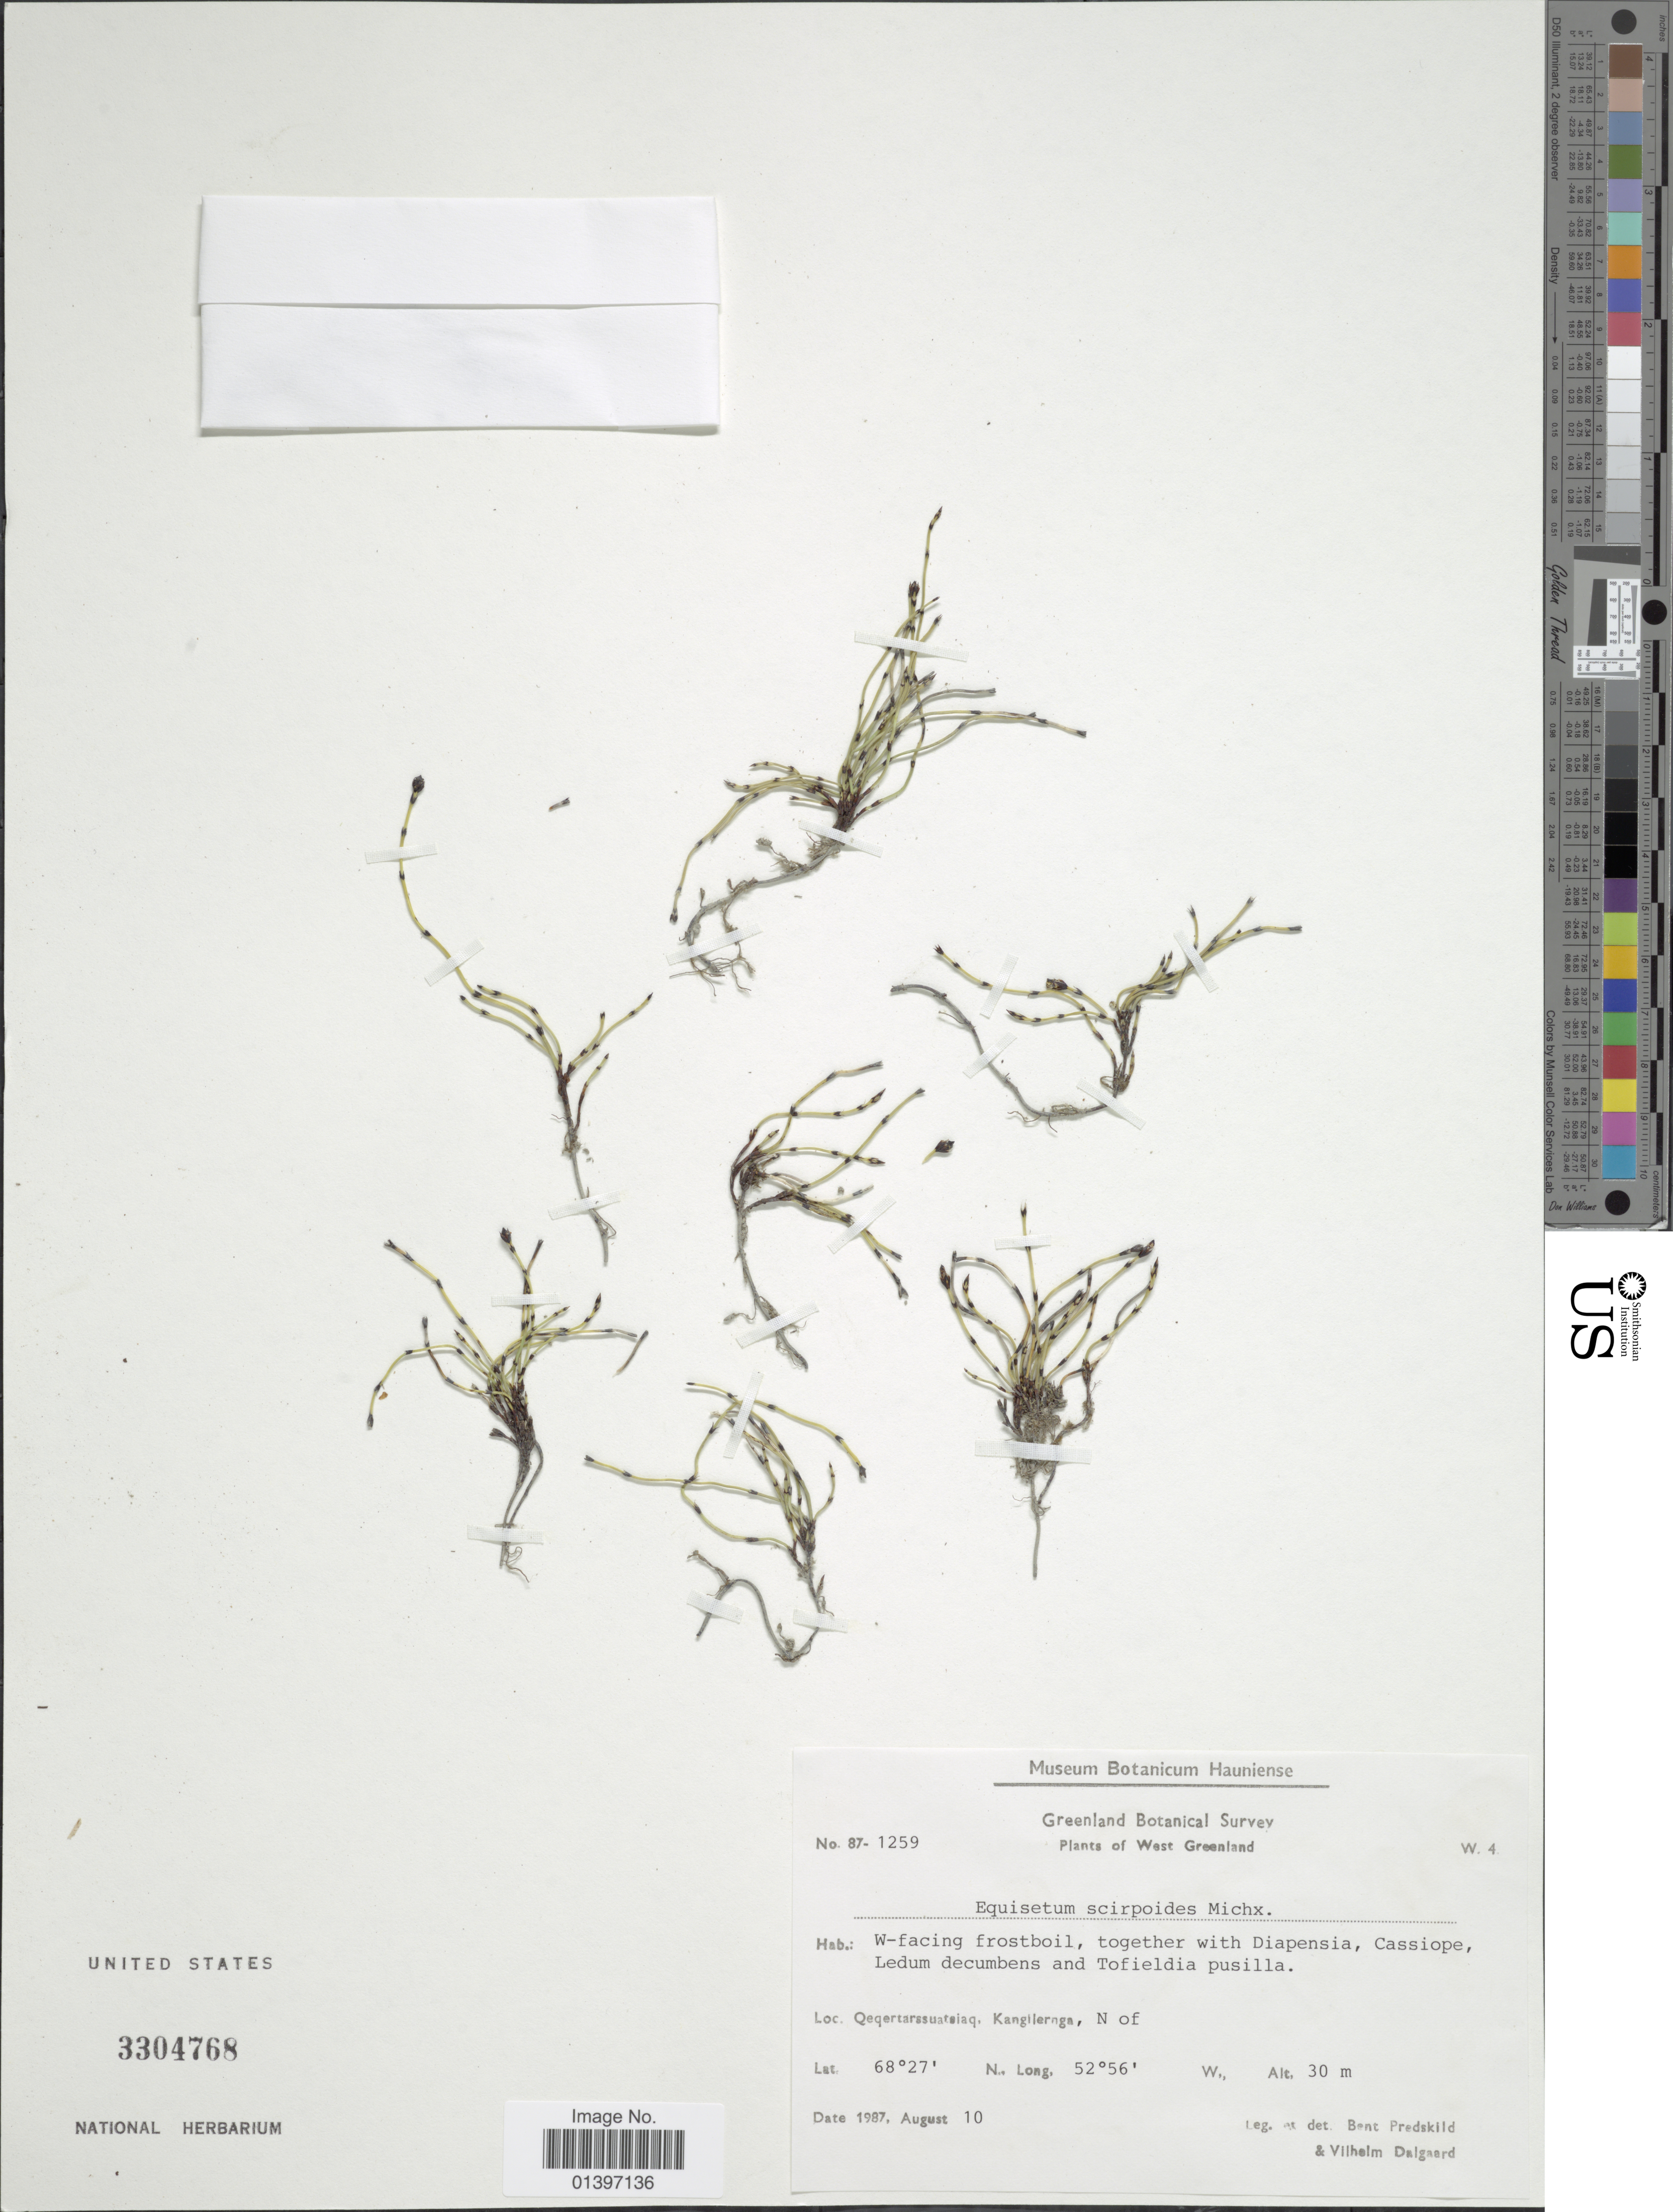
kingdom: Plantae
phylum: Tracheophyta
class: Polypodiopsida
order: Equisetales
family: Equisetaceae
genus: Equisetum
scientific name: Equisetum scirpoides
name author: Michx.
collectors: B. Predskild & V. Dalgaard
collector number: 87-1259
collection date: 1987-08-10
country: Greenland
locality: West Greenland, W-facing frostboil, Qeqertarssuatsiaq, N. of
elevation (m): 30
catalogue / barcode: US 3304768